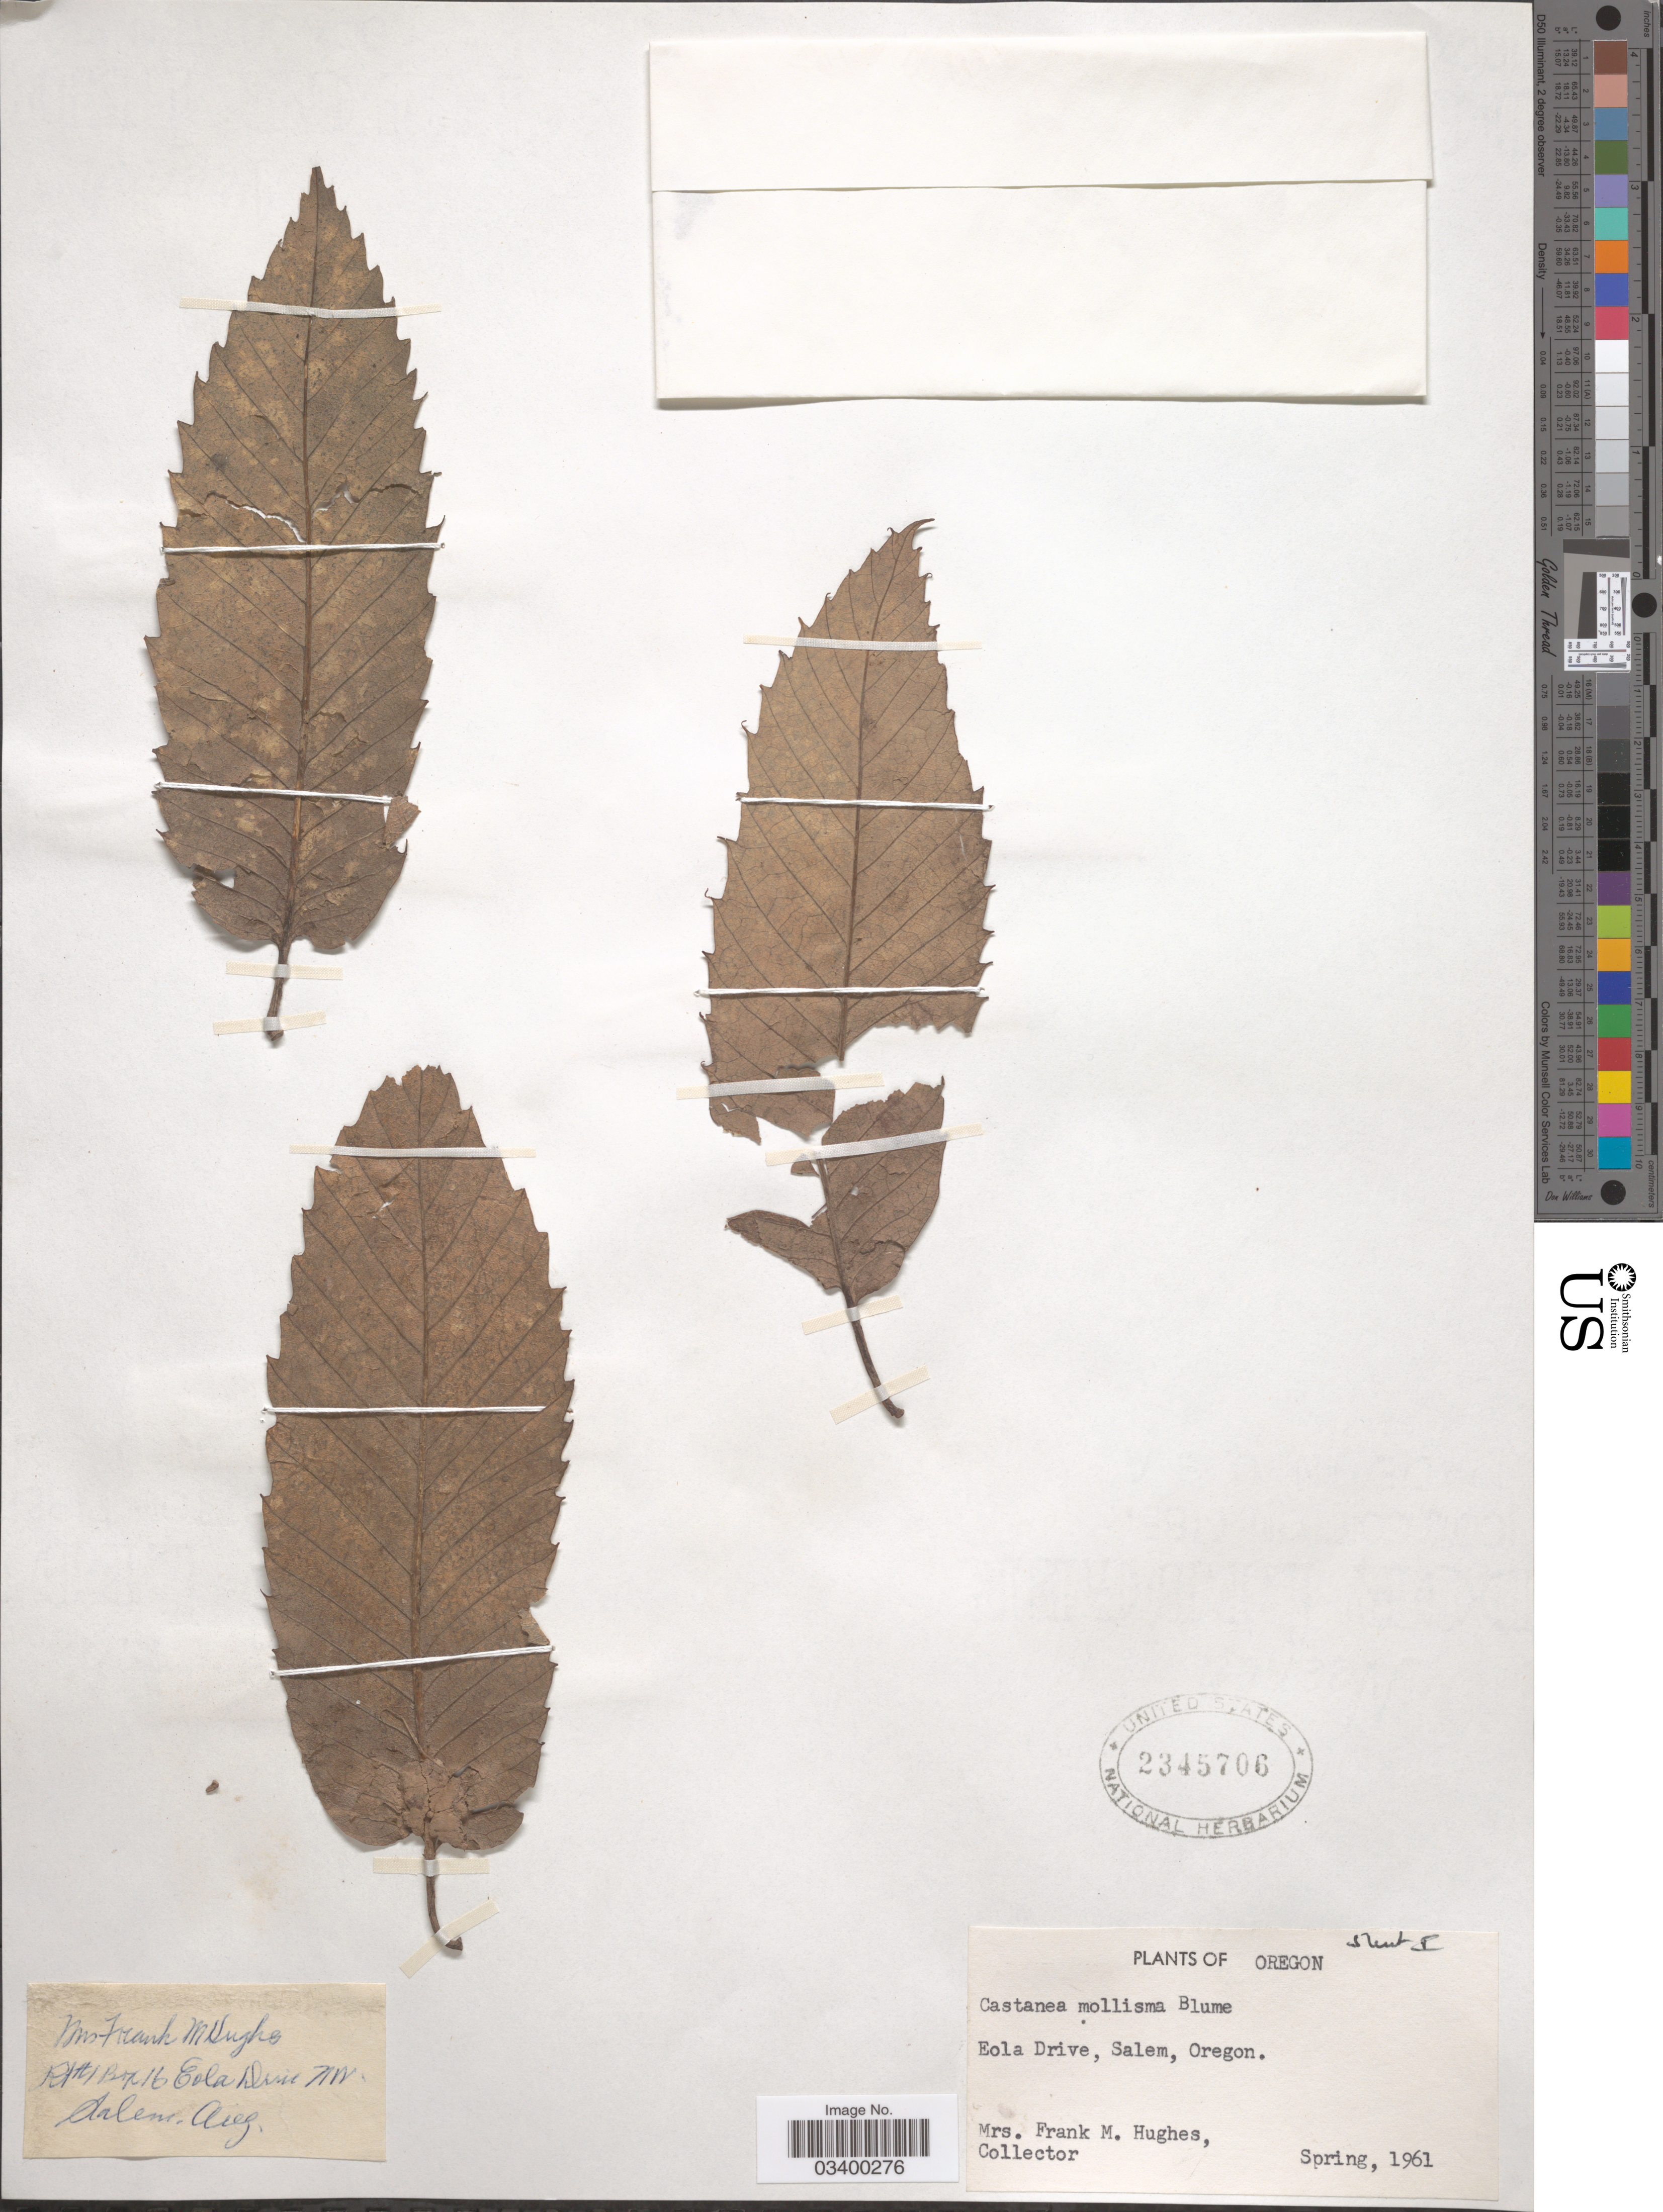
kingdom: Plantae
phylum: Tracheophyta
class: Magnoliopsida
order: Fagales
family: Fagaceae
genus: Castanea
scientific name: Castanea mollissima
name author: Blume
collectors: F. Hughes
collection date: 1961-08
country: United States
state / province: Oregon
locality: Rt #1 Box 16 Eola Drive, NW Salem.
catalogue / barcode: US 2345706